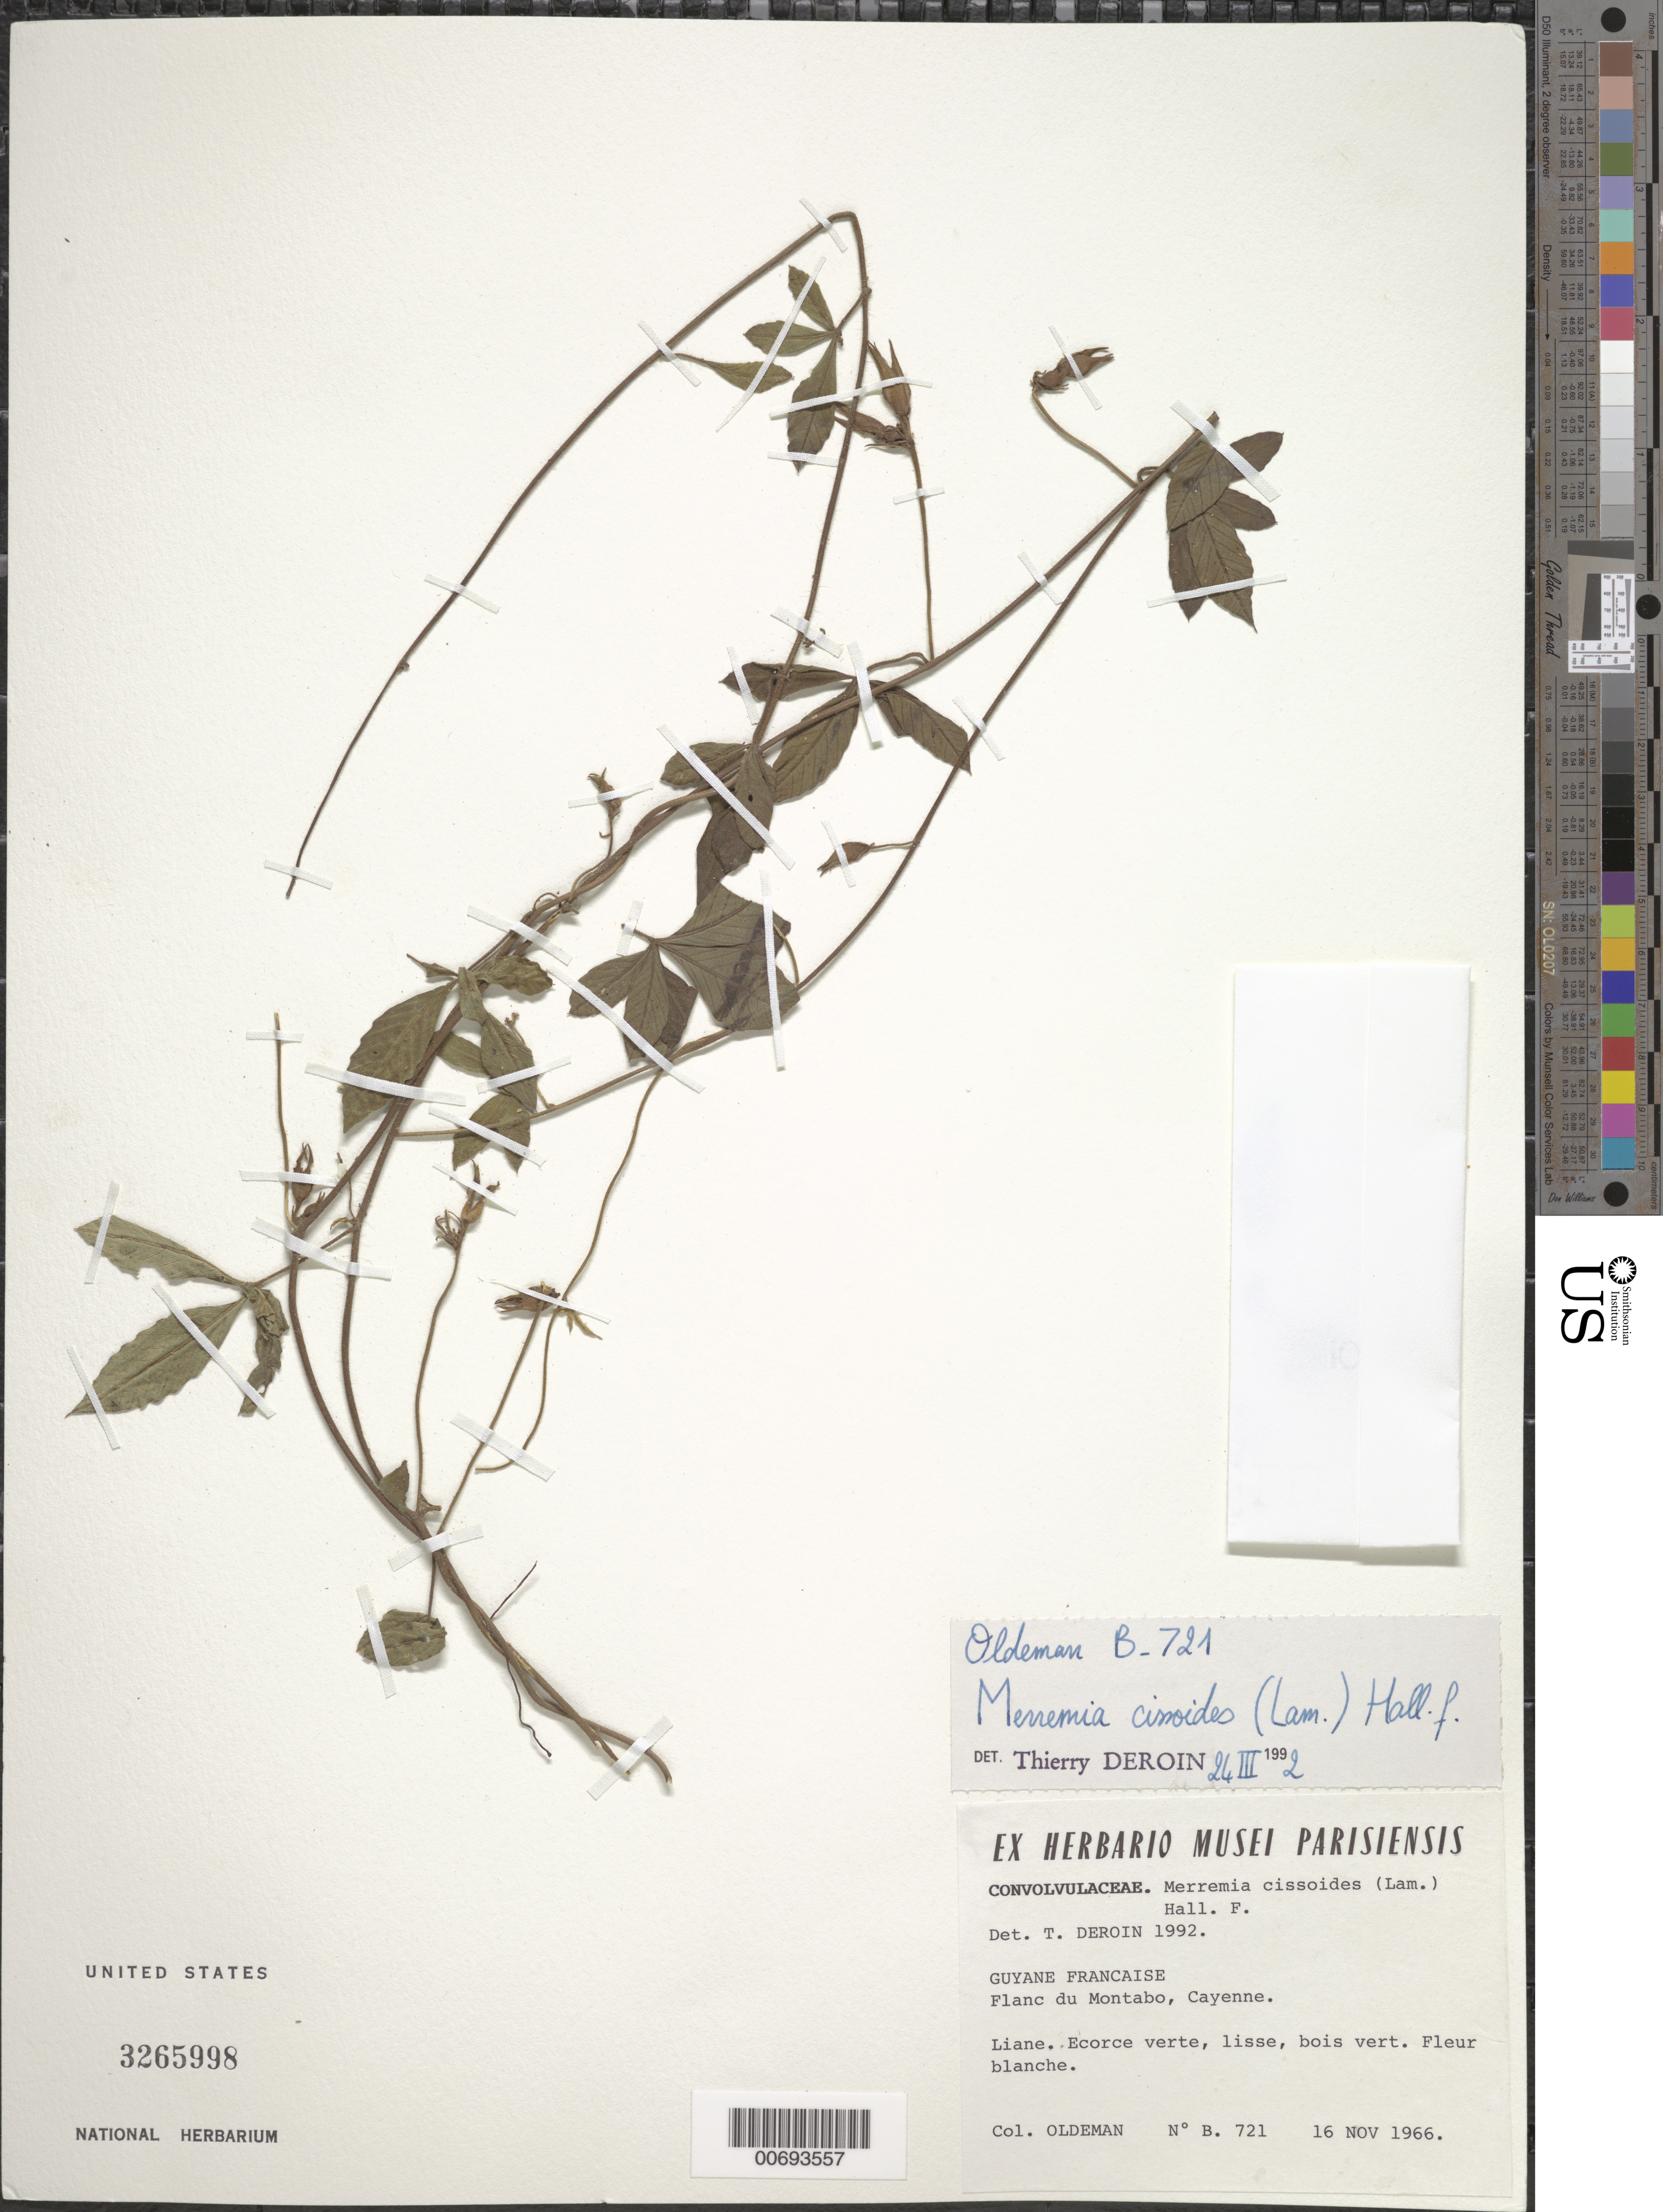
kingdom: Plantae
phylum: Tracheophyta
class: Magnoliopsida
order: Solanales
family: Convolvulaceae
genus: Distimake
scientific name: Distimake cissoides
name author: (Lam.) A. R. Simões & Staples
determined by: Strong, Mark T., (BOT), Smithsonian Institution - National Museum of Natural History (UNITED STATES)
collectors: R. Oldeman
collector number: B 721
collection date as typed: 16-Nov-66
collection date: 1966-11-16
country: French Guiana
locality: Ile de Cayenne, Flanc du Montabo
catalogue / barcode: US 3265998